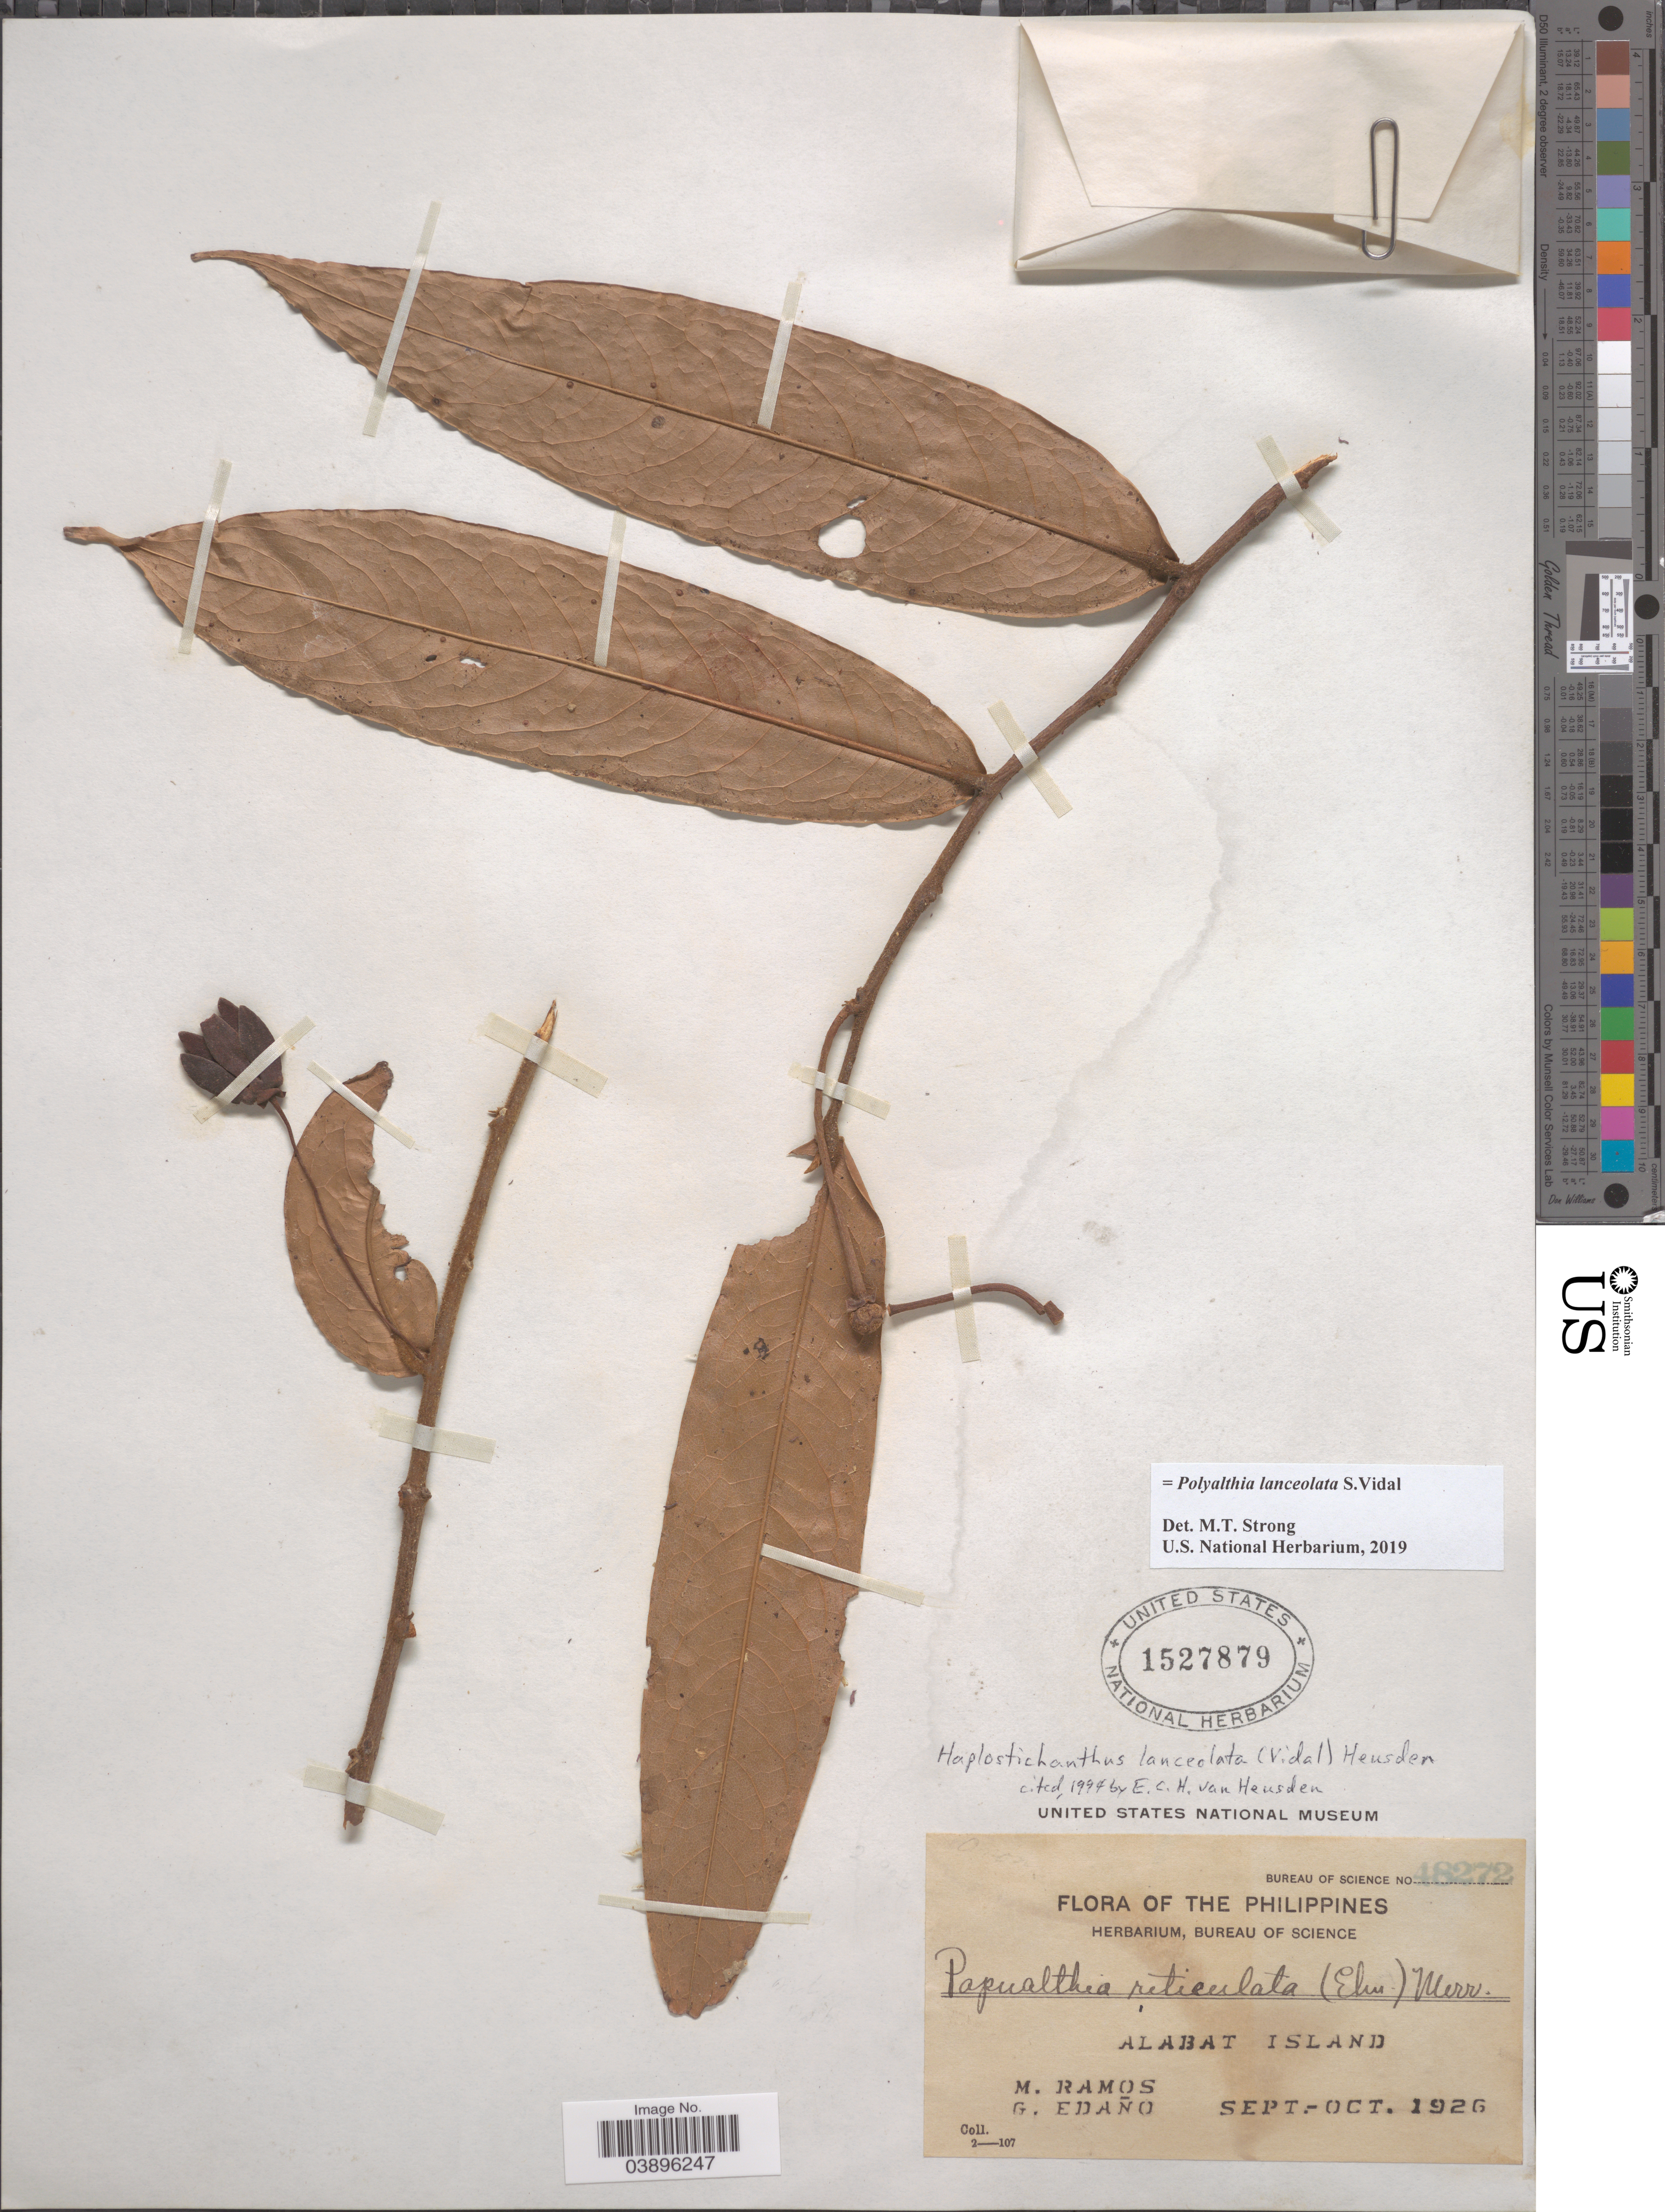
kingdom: Plantae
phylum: Tracheophyta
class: Magnoliopsida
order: Magnoliales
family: Annonaceae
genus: Polyalthia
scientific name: Polyalthia lanceolata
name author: S. Vidal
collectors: M. Ramos & G. Edaño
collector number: Bureau of Science 48272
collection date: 1926-09/1926-10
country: Philippines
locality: Alabat Island.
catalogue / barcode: US 1527879